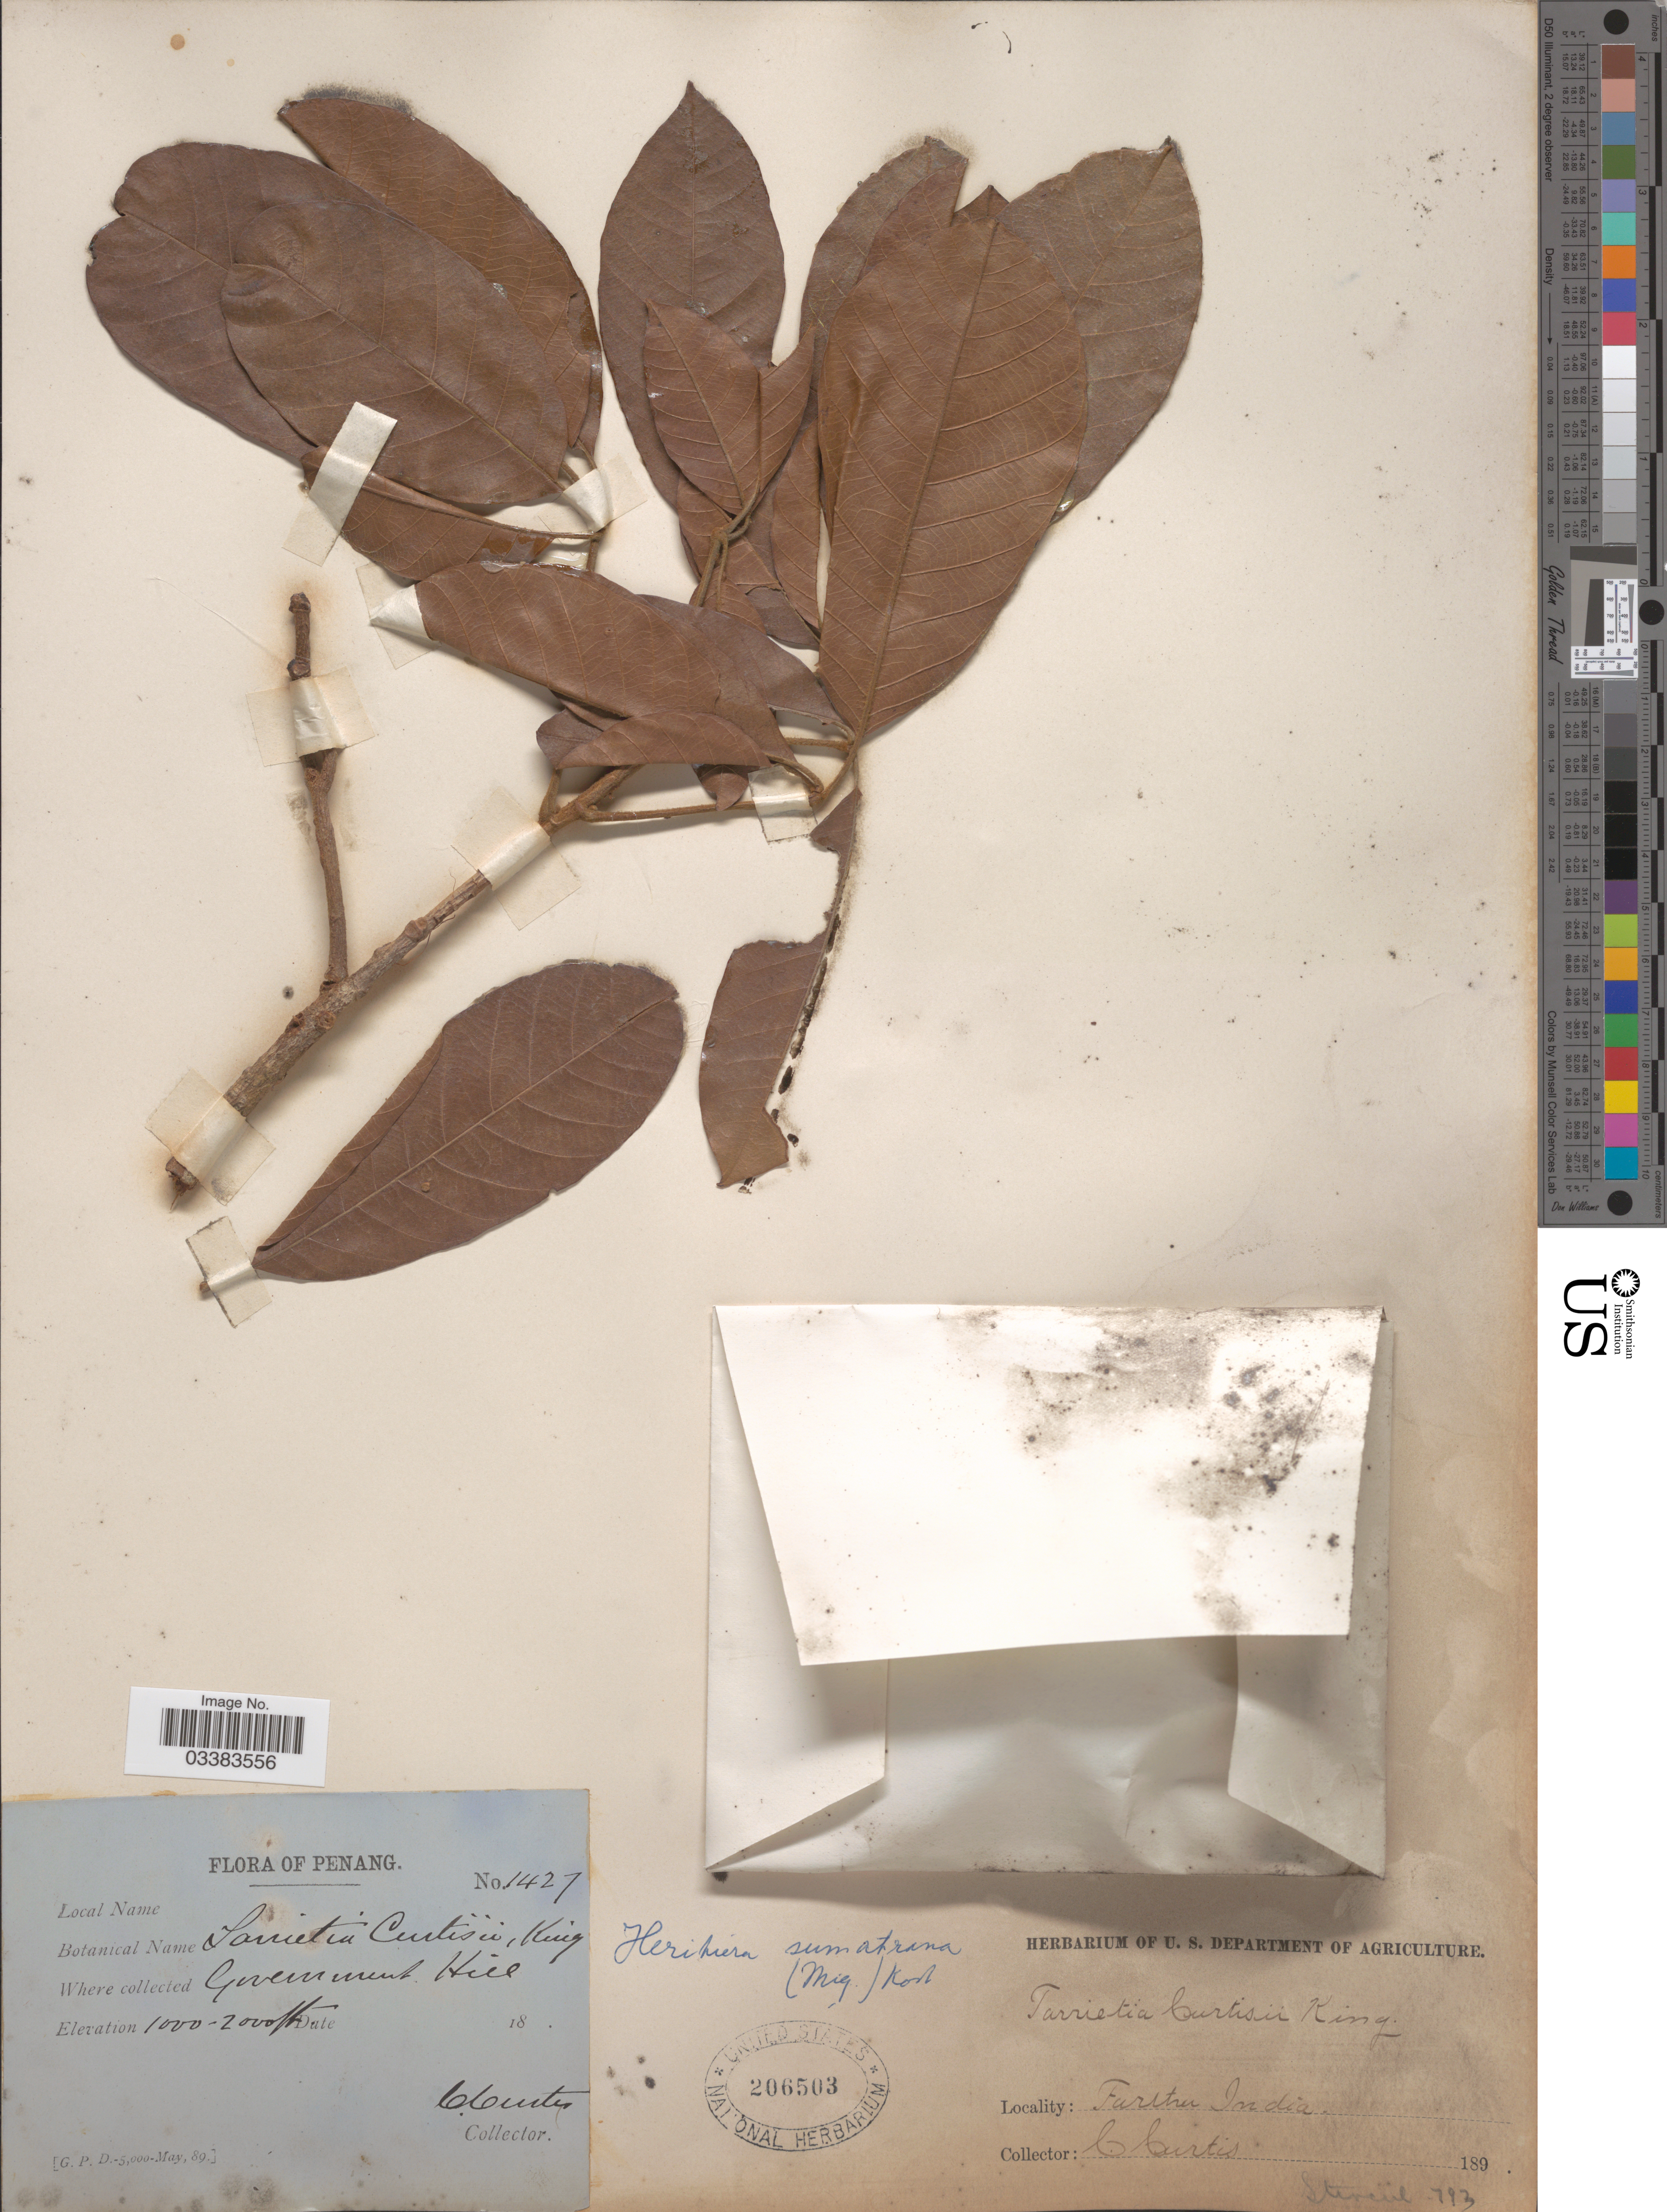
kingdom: Plantae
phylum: Tracheophyta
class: Magnoliopsida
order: Malvales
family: Malvaceae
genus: Heritiera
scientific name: Heritiera sumatrana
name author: (Miq.) Kosterm.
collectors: C. Curtis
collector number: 1427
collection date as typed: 189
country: Malaysia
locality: Penang. Government Hill. Farther India.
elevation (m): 305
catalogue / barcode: US 206503